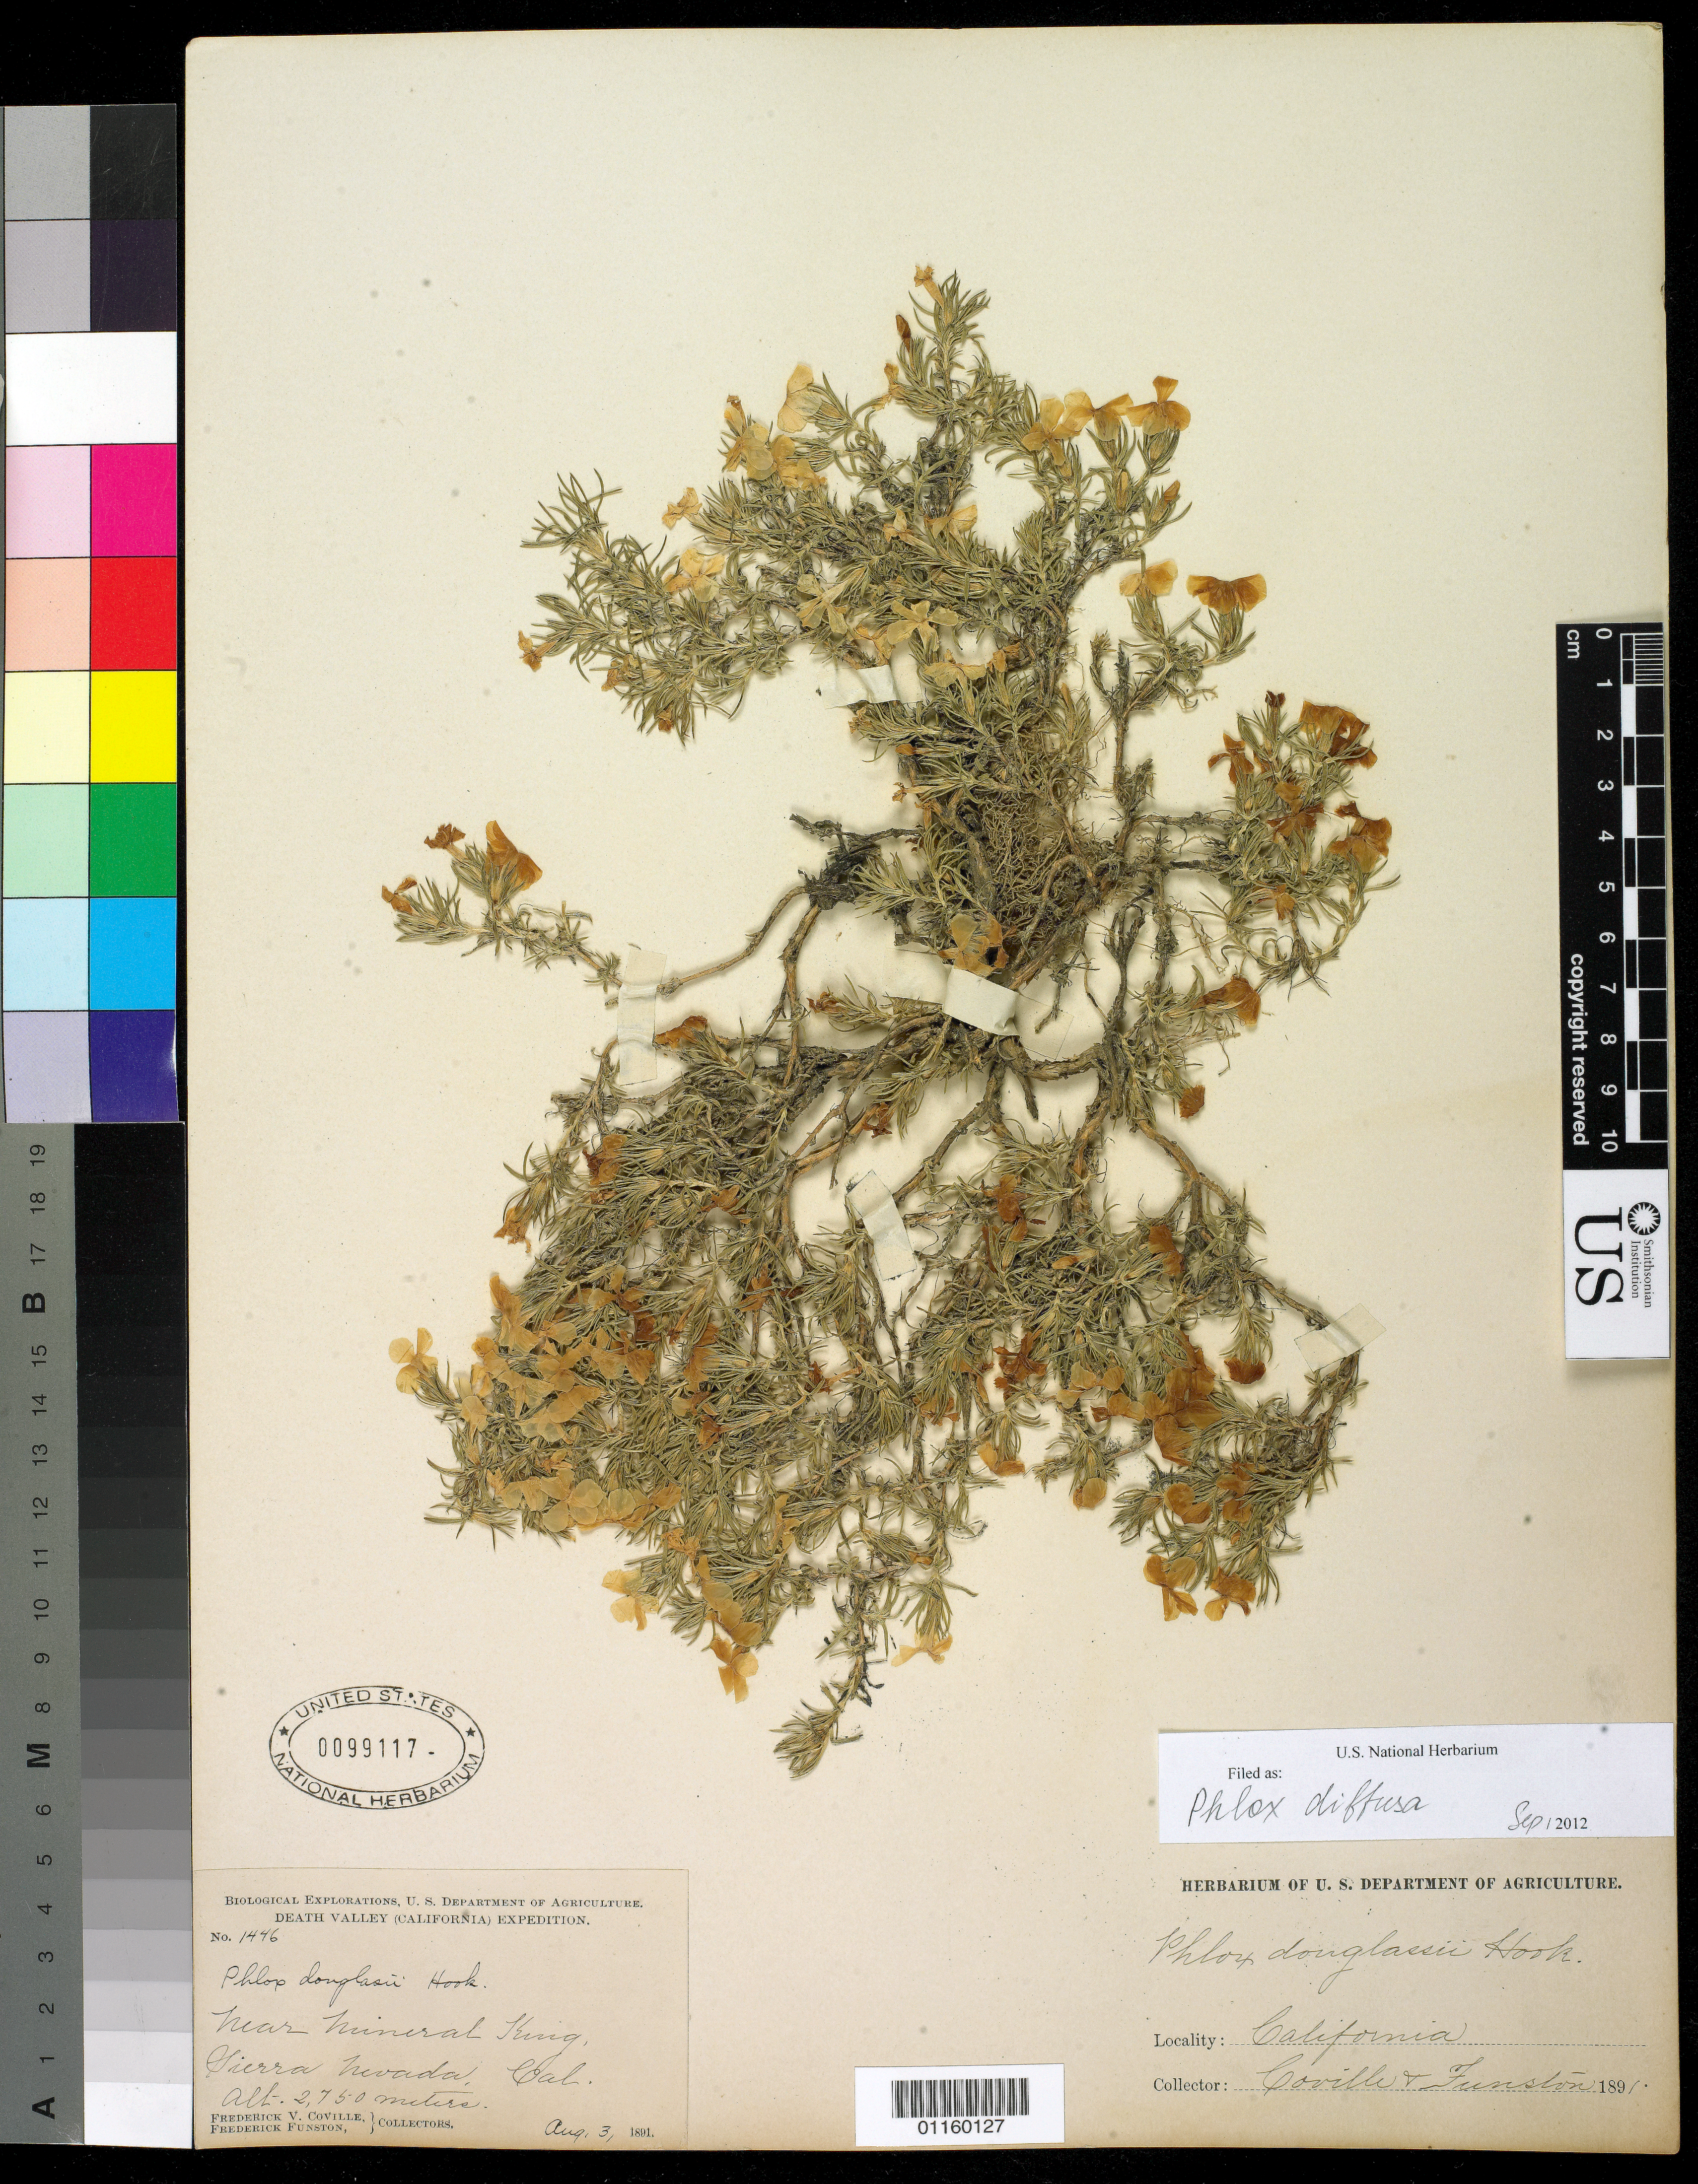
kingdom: Plantae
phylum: Tracheophyta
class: Magnoliopsida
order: Ericales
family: Polemoniaceae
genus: Phlox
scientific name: Phlox diffusa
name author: Benth.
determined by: Mayfield, M. H.; Ferguson, C. J.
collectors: F. V. Coville & F. Funston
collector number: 1446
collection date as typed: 3 Aug 1891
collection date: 1891-08-03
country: United States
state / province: California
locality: near Mineral King, Sierra Nevada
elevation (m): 2750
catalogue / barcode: US 99117